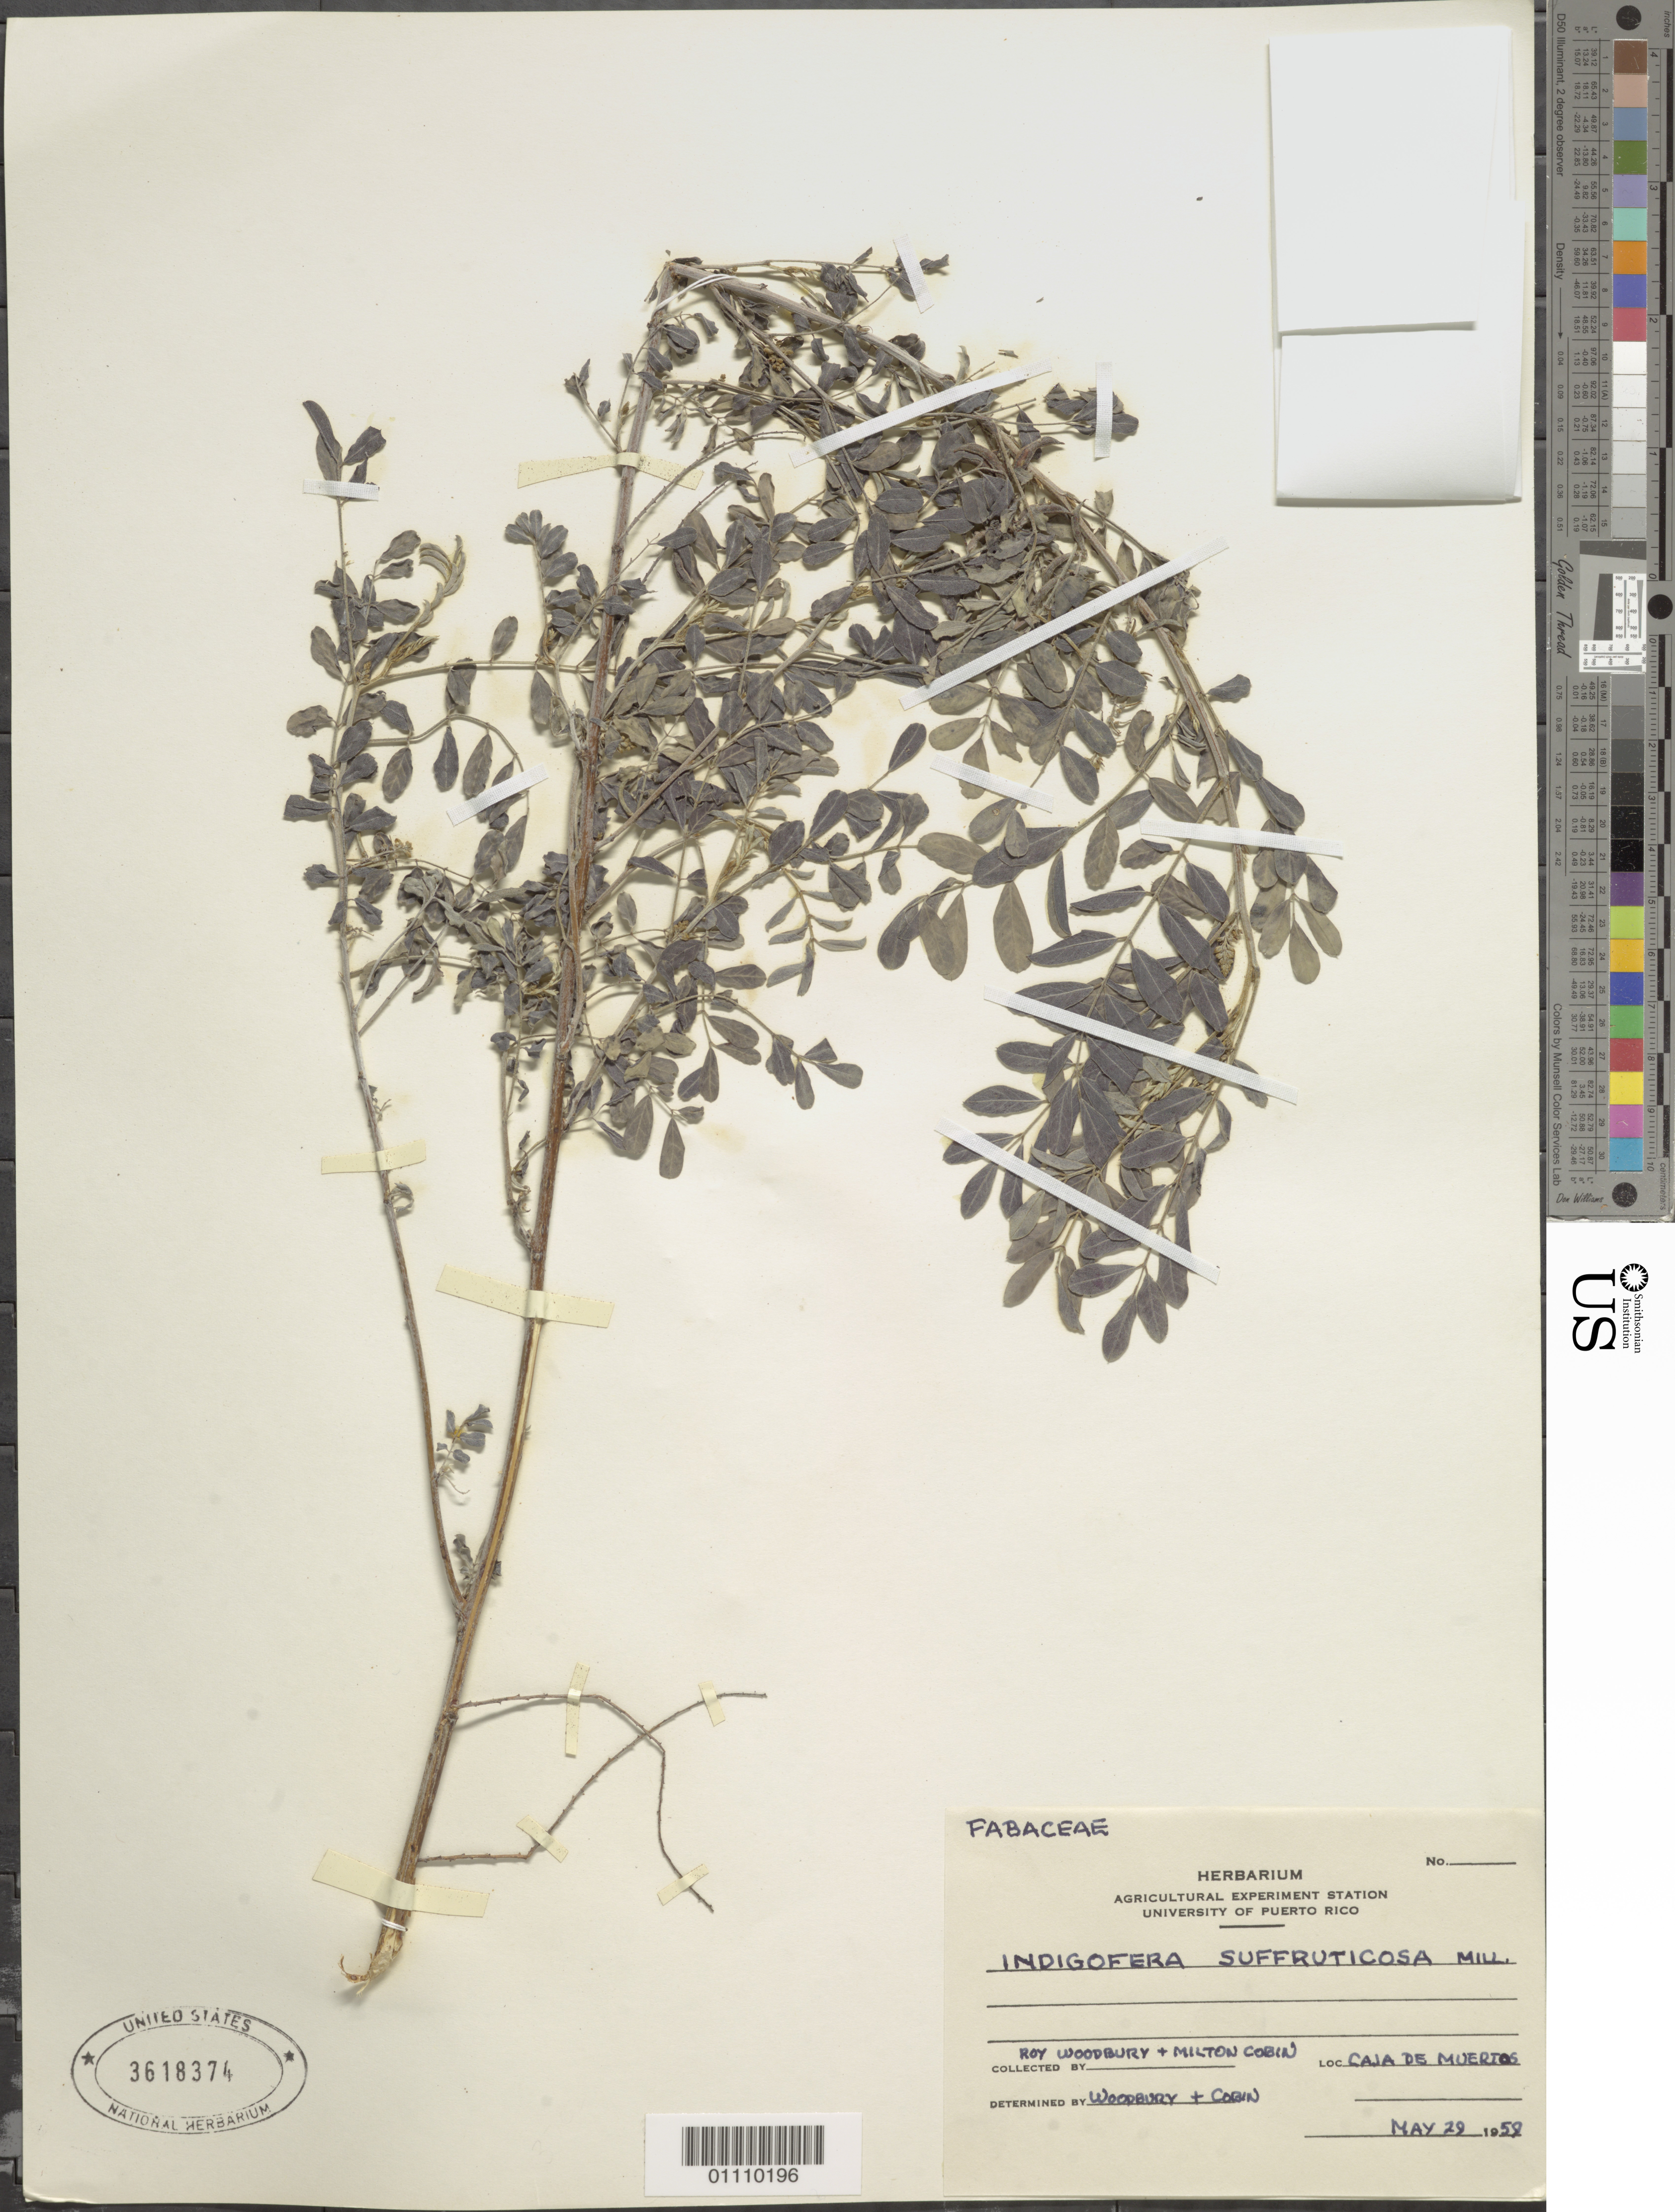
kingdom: Plantae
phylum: Tracheophyta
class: Magnoliopsida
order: Fabales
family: Fabaceae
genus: Indigofera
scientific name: Indigofera suffruticosa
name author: Mill.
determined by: Woodbury, R. O.; Cobin, M.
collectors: R. O. Woodbury & M. Cobin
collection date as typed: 29 May 1959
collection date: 1959-05-29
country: Puerto Rico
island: Caja de Muertos I.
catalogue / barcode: US 3618374